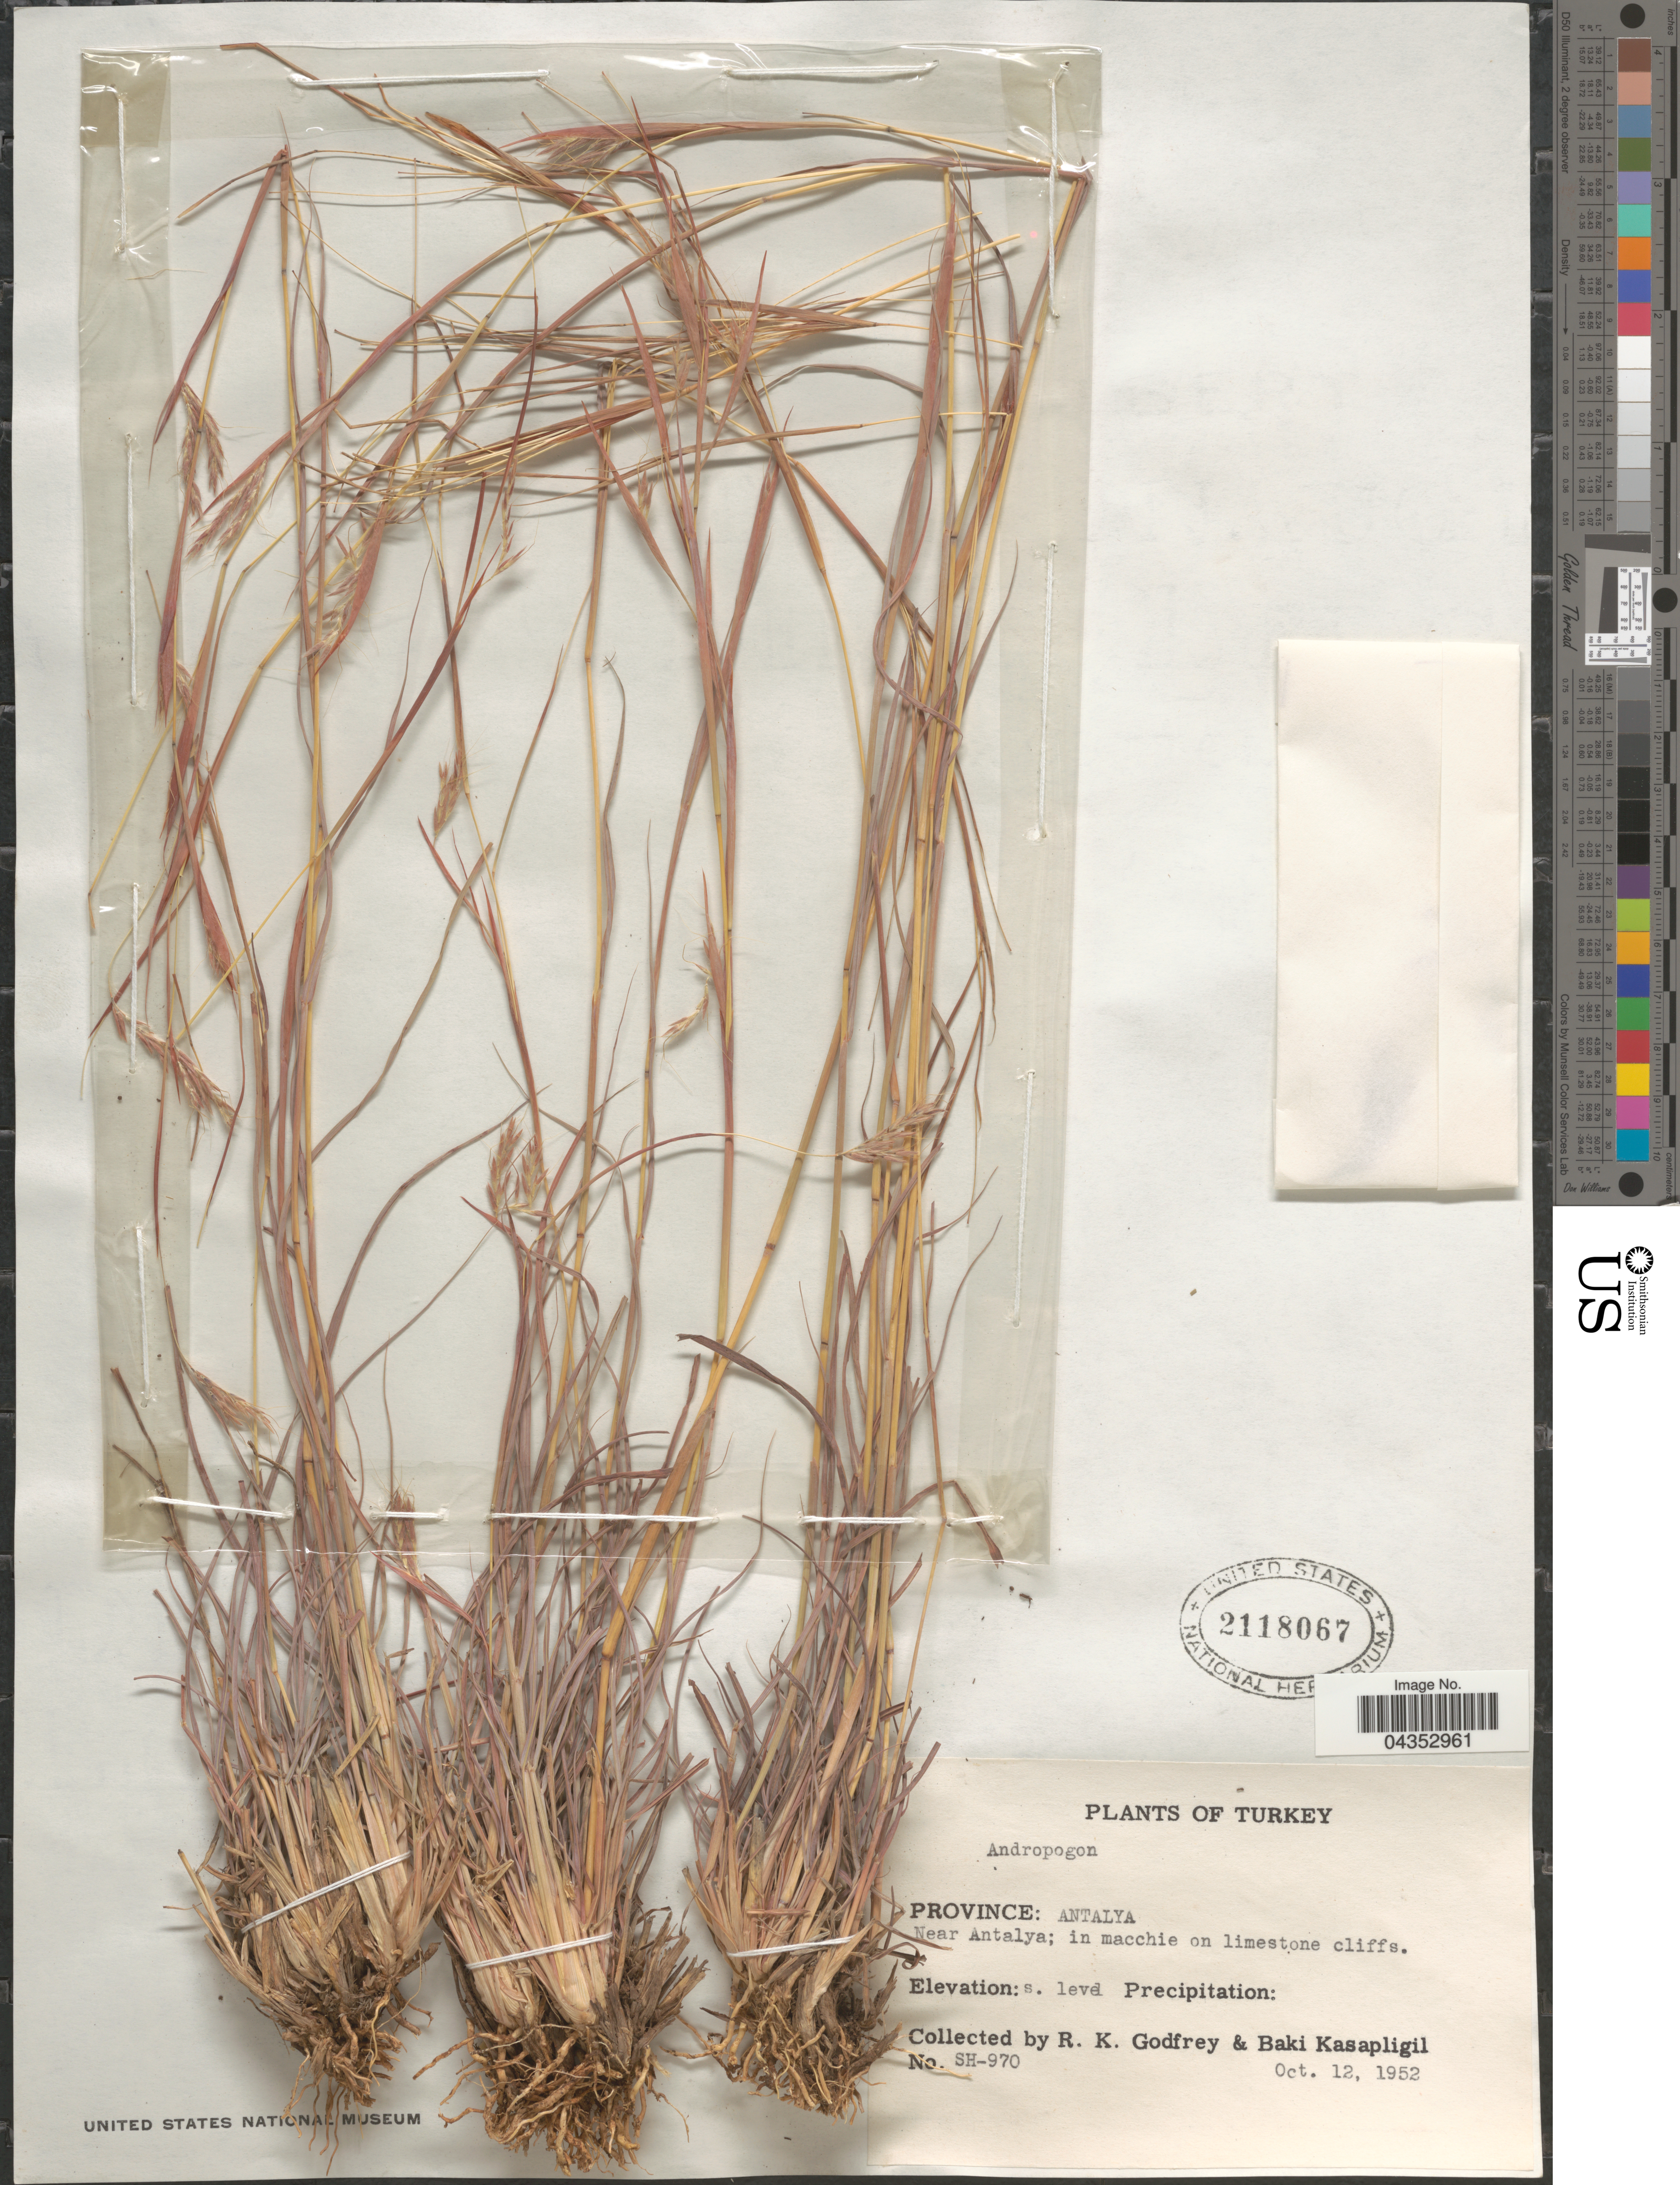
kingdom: Plantae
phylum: Tracheophyta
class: Liliopsida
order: Poales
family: Poaceae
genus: Hyparrhenia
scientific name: Hyparrhenia sp.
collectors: R. K. Godfrey & B. Kasapligil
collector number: SH-970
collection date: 1952-10-12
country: Turkey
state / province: Antalya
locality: Near Antalya; in macchie on limestone cliffs.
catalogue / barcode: US 2118067